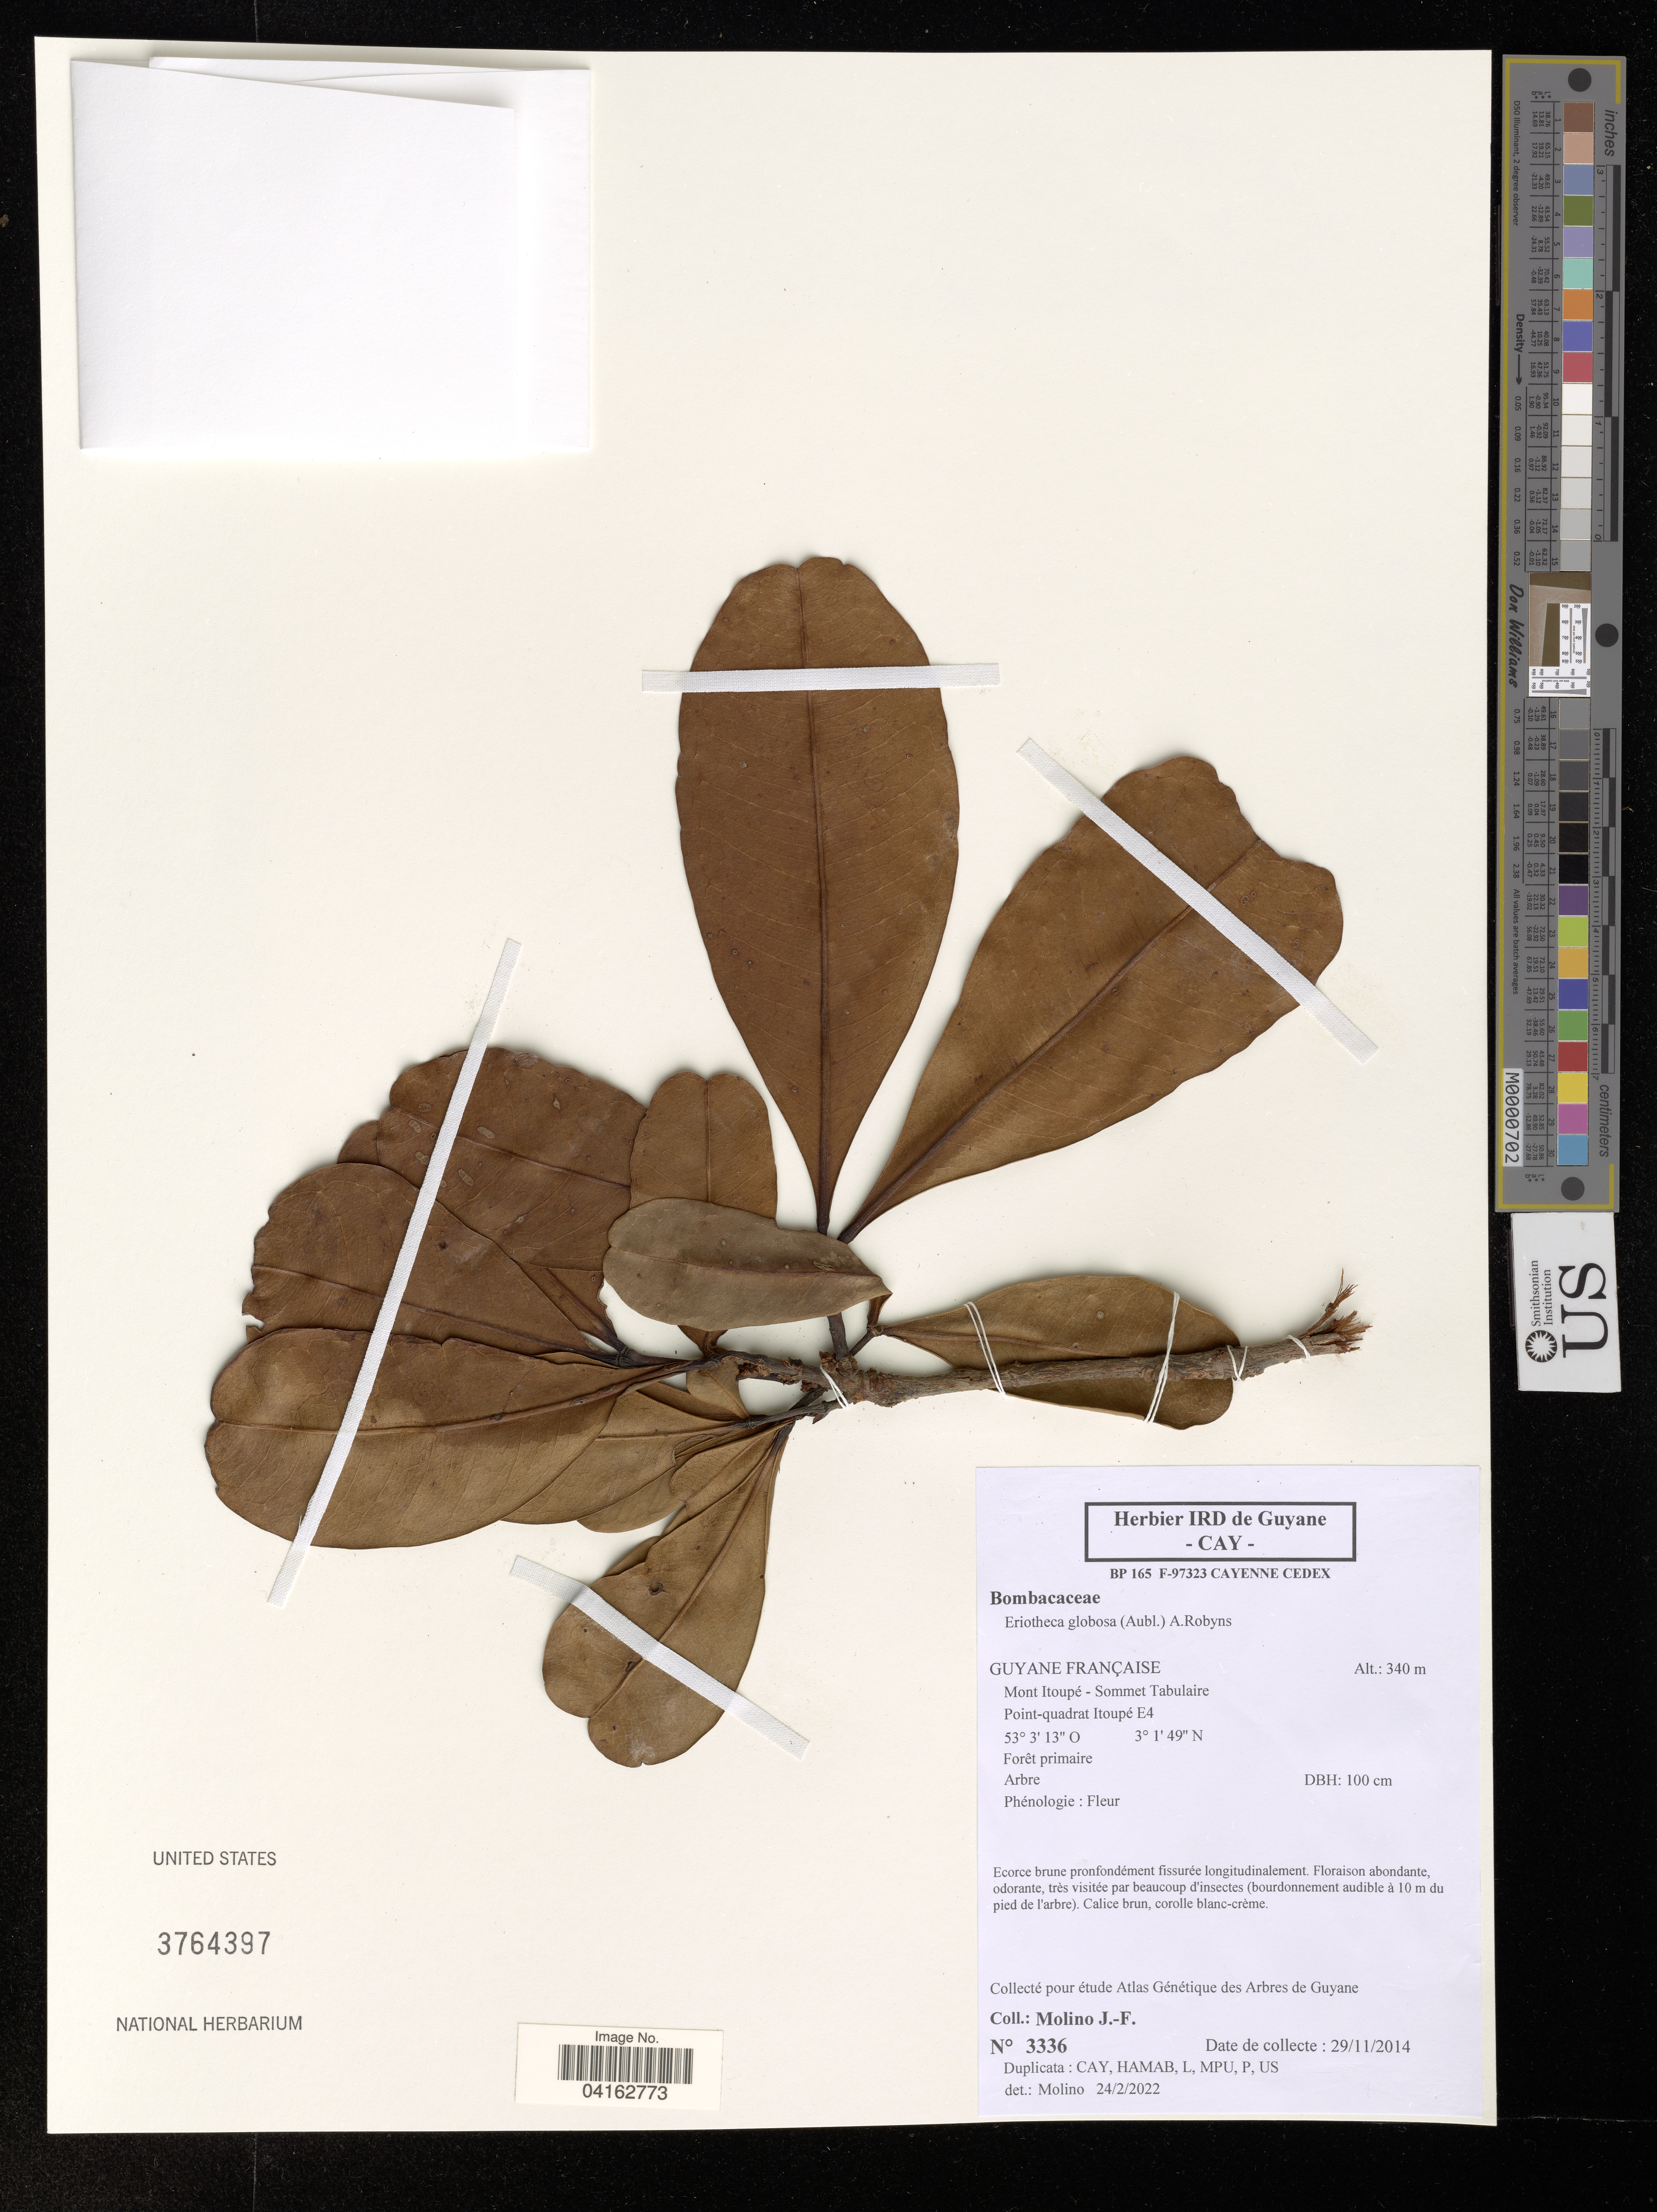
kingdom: Plantae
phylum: Tracheophyta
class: Magnoliopsida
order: Malvales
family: Malvaceae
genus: Pachira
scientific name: Pachira globosa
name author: (Aubl.) V.N. Yoshik. & M.C. Duarte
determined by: Dorr, Laurence J., Curator (BOT), Smithsonian Institution - National Museum of Natural History (UNITED STATES)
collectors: J. Molino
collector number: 3336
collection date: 2014-11-29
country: French Guiana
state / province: Cayenne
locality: Mont Itoupé - Sommet Tabulaire. Point-quadrat Itoupé E4.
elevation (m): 340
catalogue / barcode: US 3764397